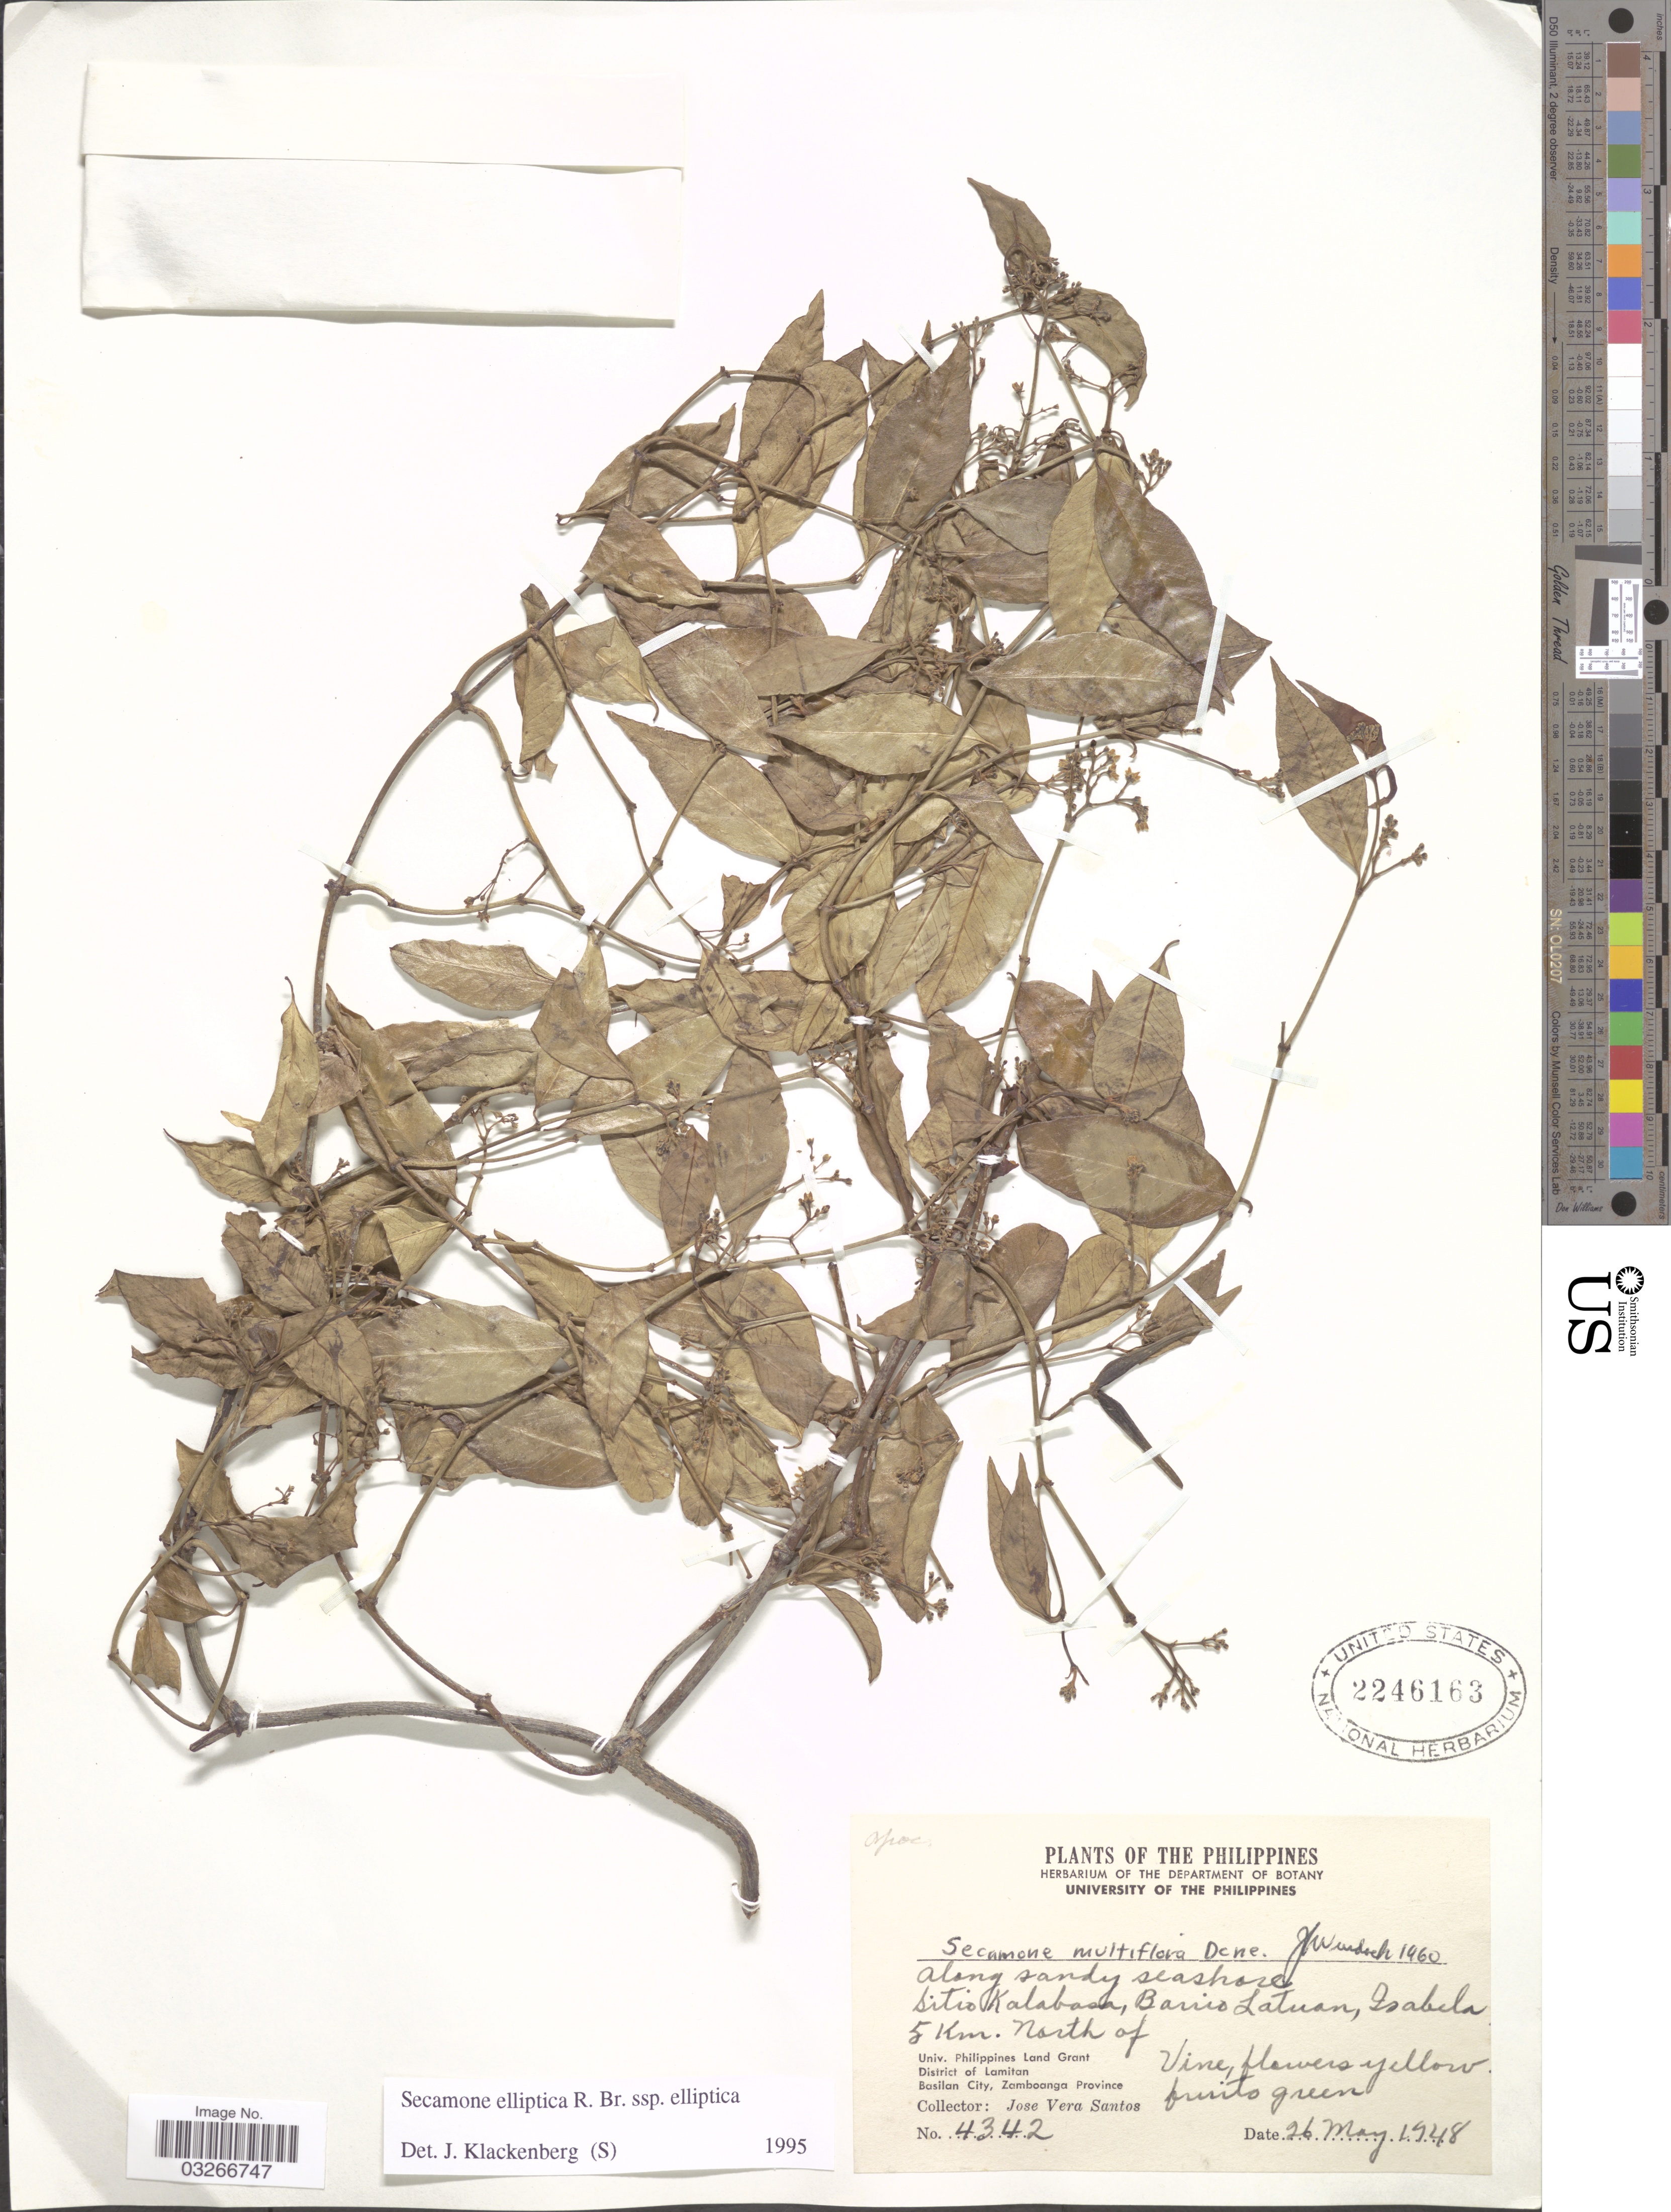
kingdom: Plantae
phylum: Tracheophyta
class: Magnoliopsida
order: Gentianales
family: Apocynaceae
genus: Secamone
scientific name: Secamone elliptica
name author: R. Br.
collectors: J. V. Santos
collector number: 4342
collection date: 1948-05-26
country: Philippines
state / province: Muslim Mindanao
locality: Along sandy seashore, sitio Kalabasa, Barrio Latuan, Isabela 5 Km. North of Univ. Philippines Land Grant, District of Lamitan, Basilan City, Zamboanga Province.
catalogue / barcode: US 2246163